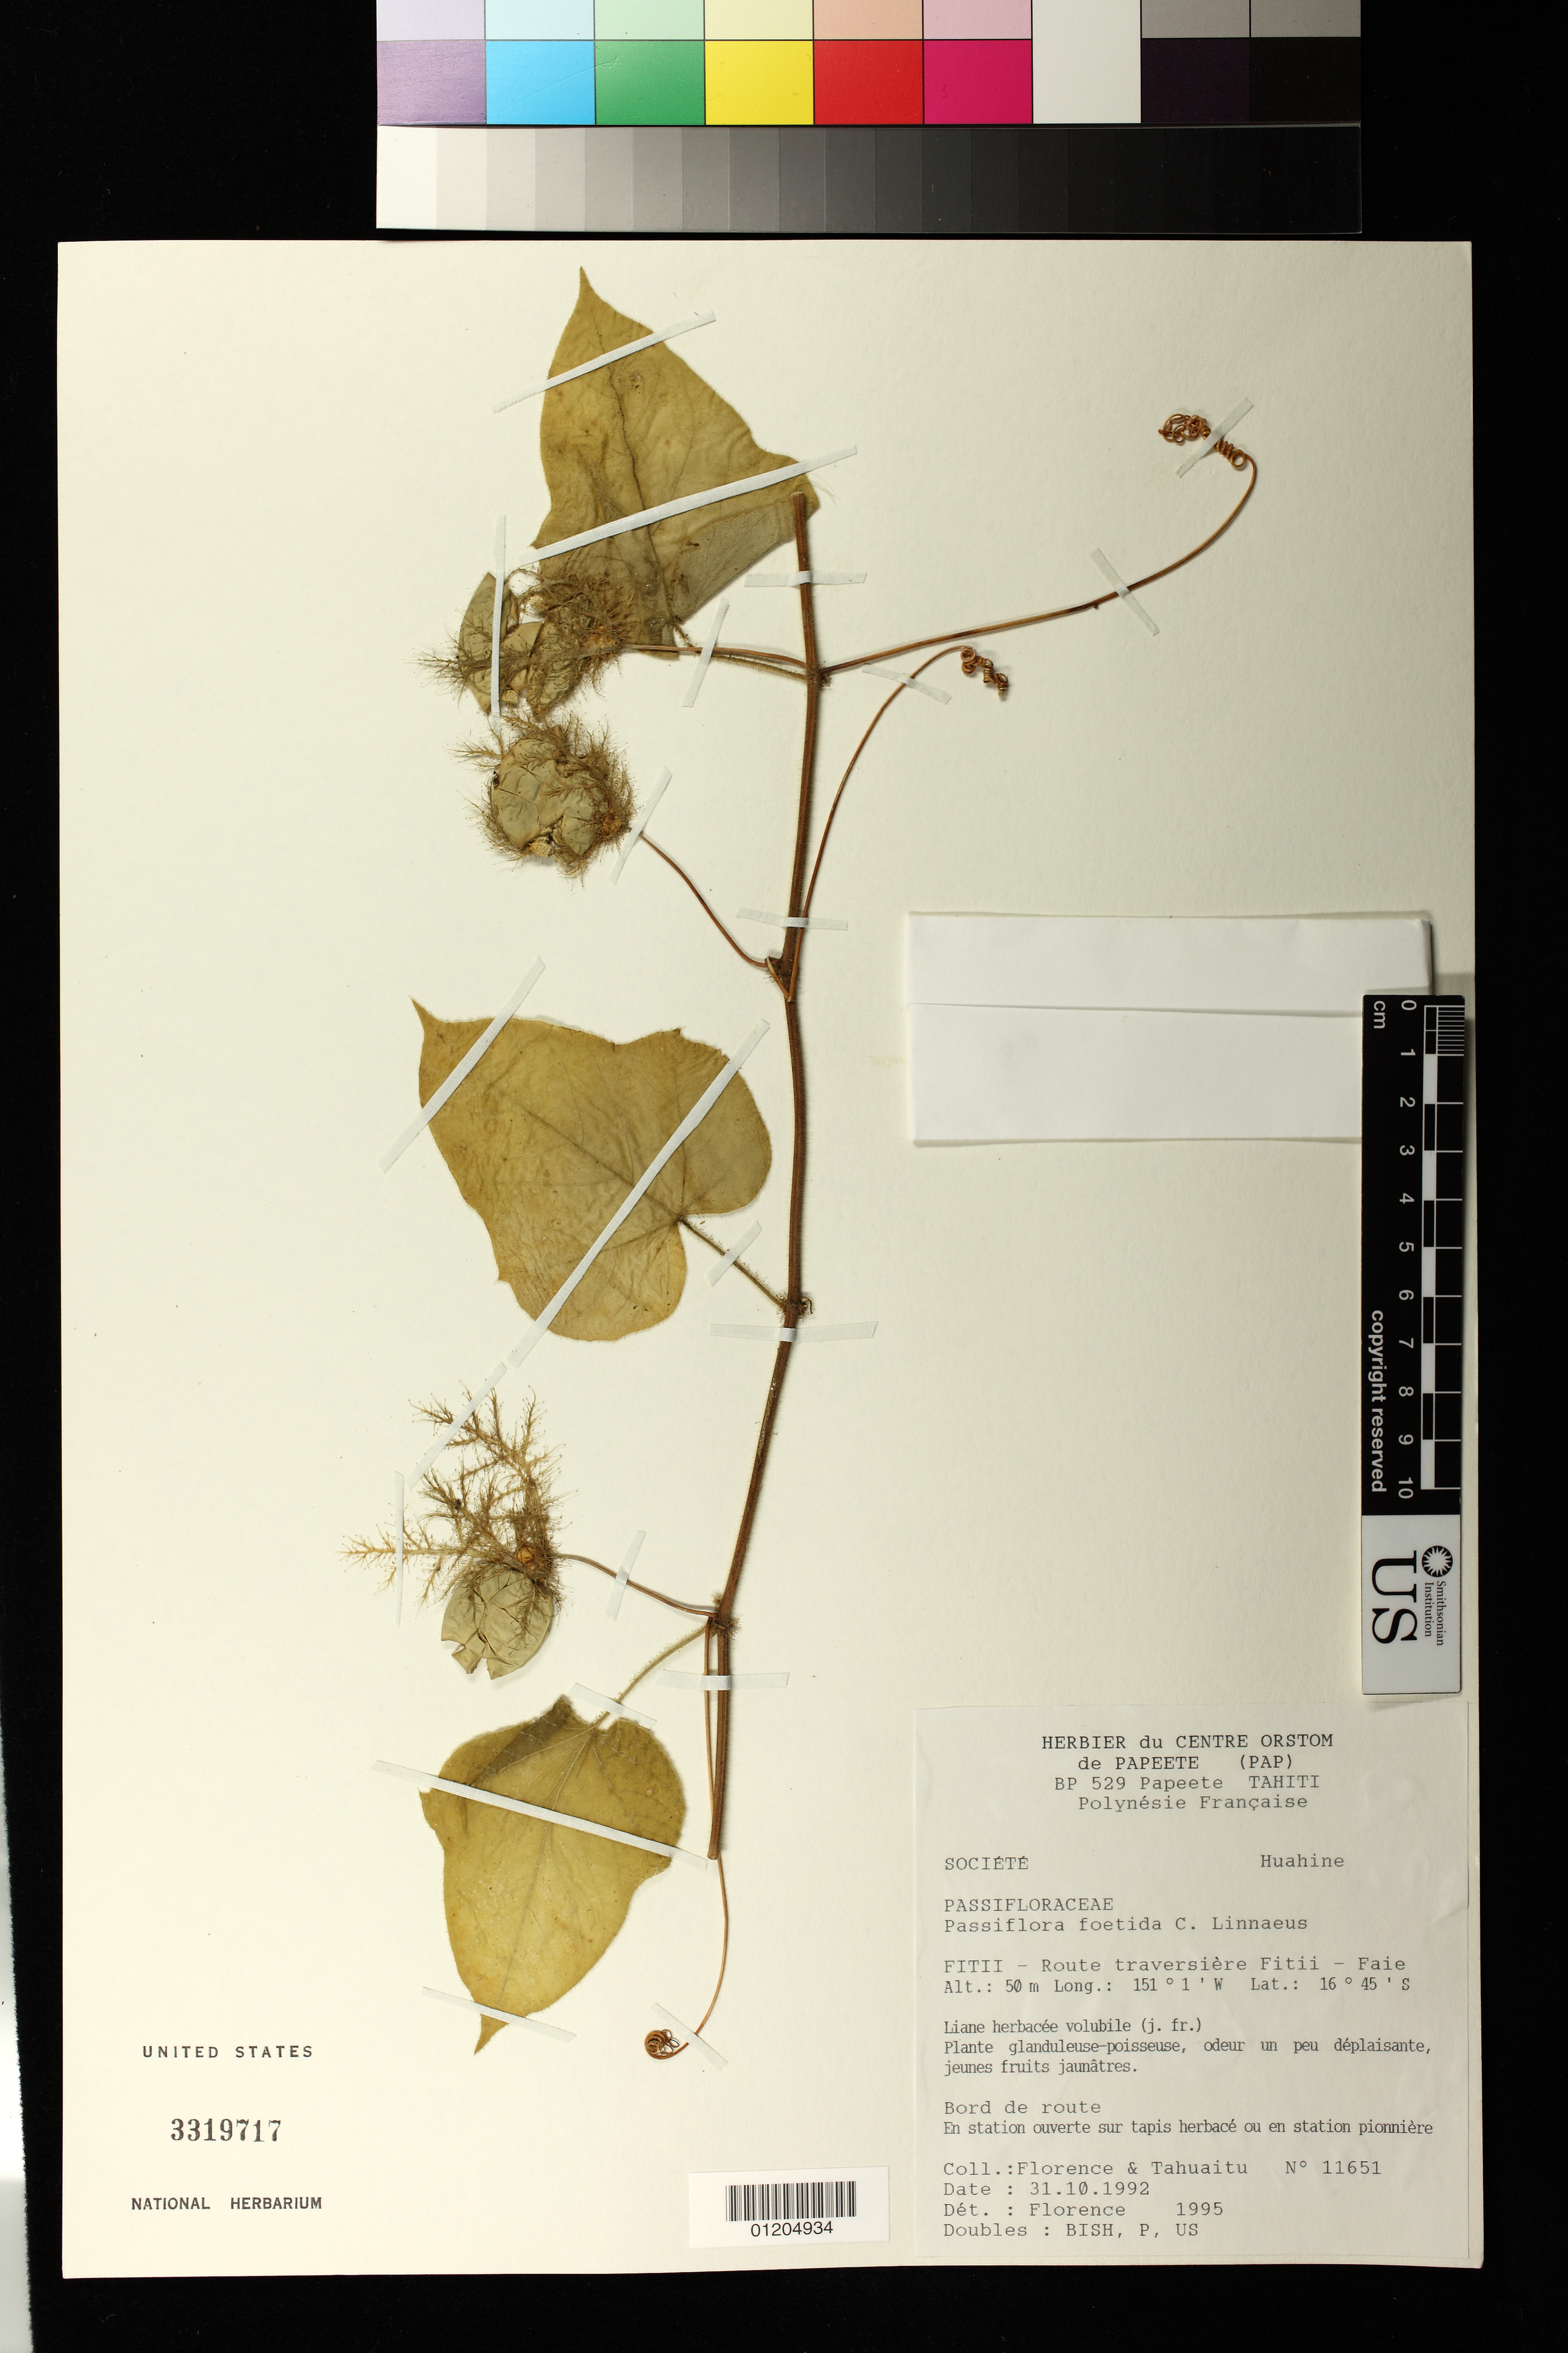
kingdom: Plantae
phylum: Tracheophyta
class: Magnoliopsida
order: Malpighiales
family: Passifloraceae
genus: Passiflora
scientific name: Passiflora foetida var. hispida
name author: (DC. ex Triana & Planch.) Killip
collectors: Florence & -. Tahuaitu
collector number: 11651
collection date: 1992-10-31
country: French Polynesia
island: Huahine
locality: Society Islands. Fitii- Route traversiere Fitii - Faie, Huahine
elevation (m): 50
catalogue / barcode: US 3319717